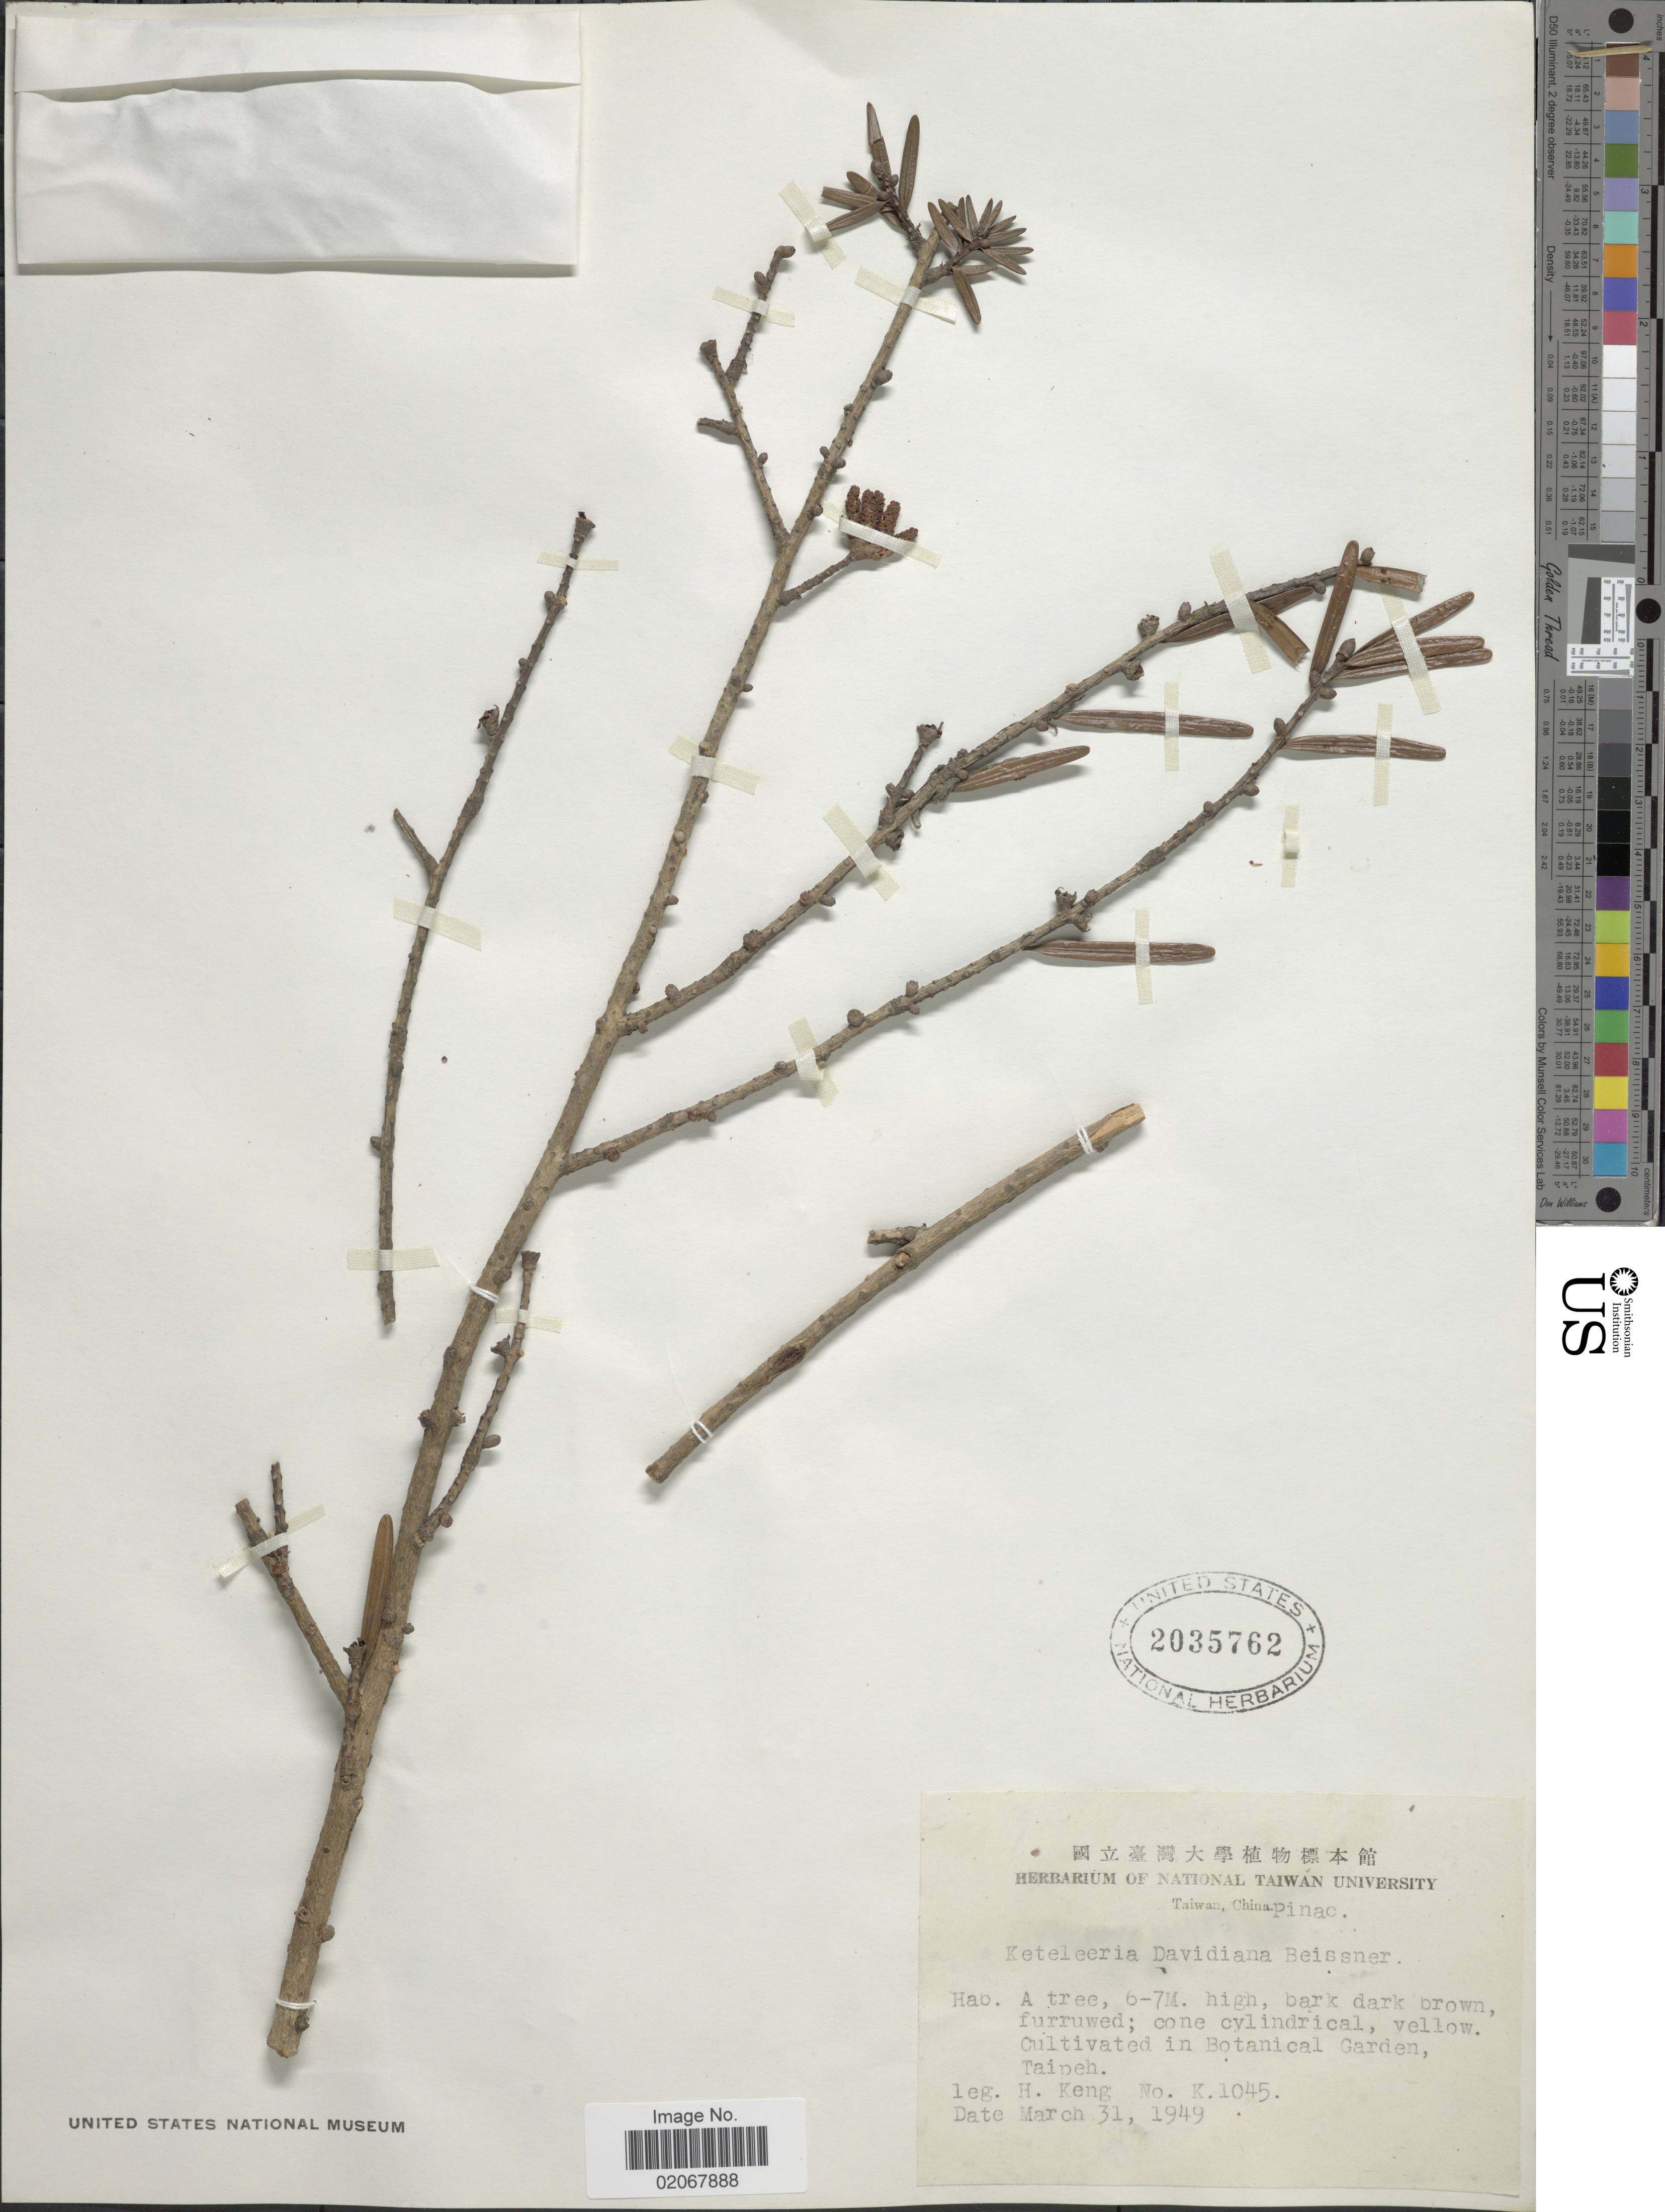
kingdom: Plantae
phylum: Tracheophyta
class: Pinopsida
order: Pinales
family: Pinaceae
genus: Keteleeria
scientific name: Keteleeria fortunei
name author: (A. Murray bis) Carrière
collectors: H. Keng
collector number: K 1045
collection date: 1949-03-31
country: Taiwan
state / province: Taipei City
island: Taiwan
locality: Cultivated in Botanical Garden, Taipeh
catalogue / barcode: US 2035762